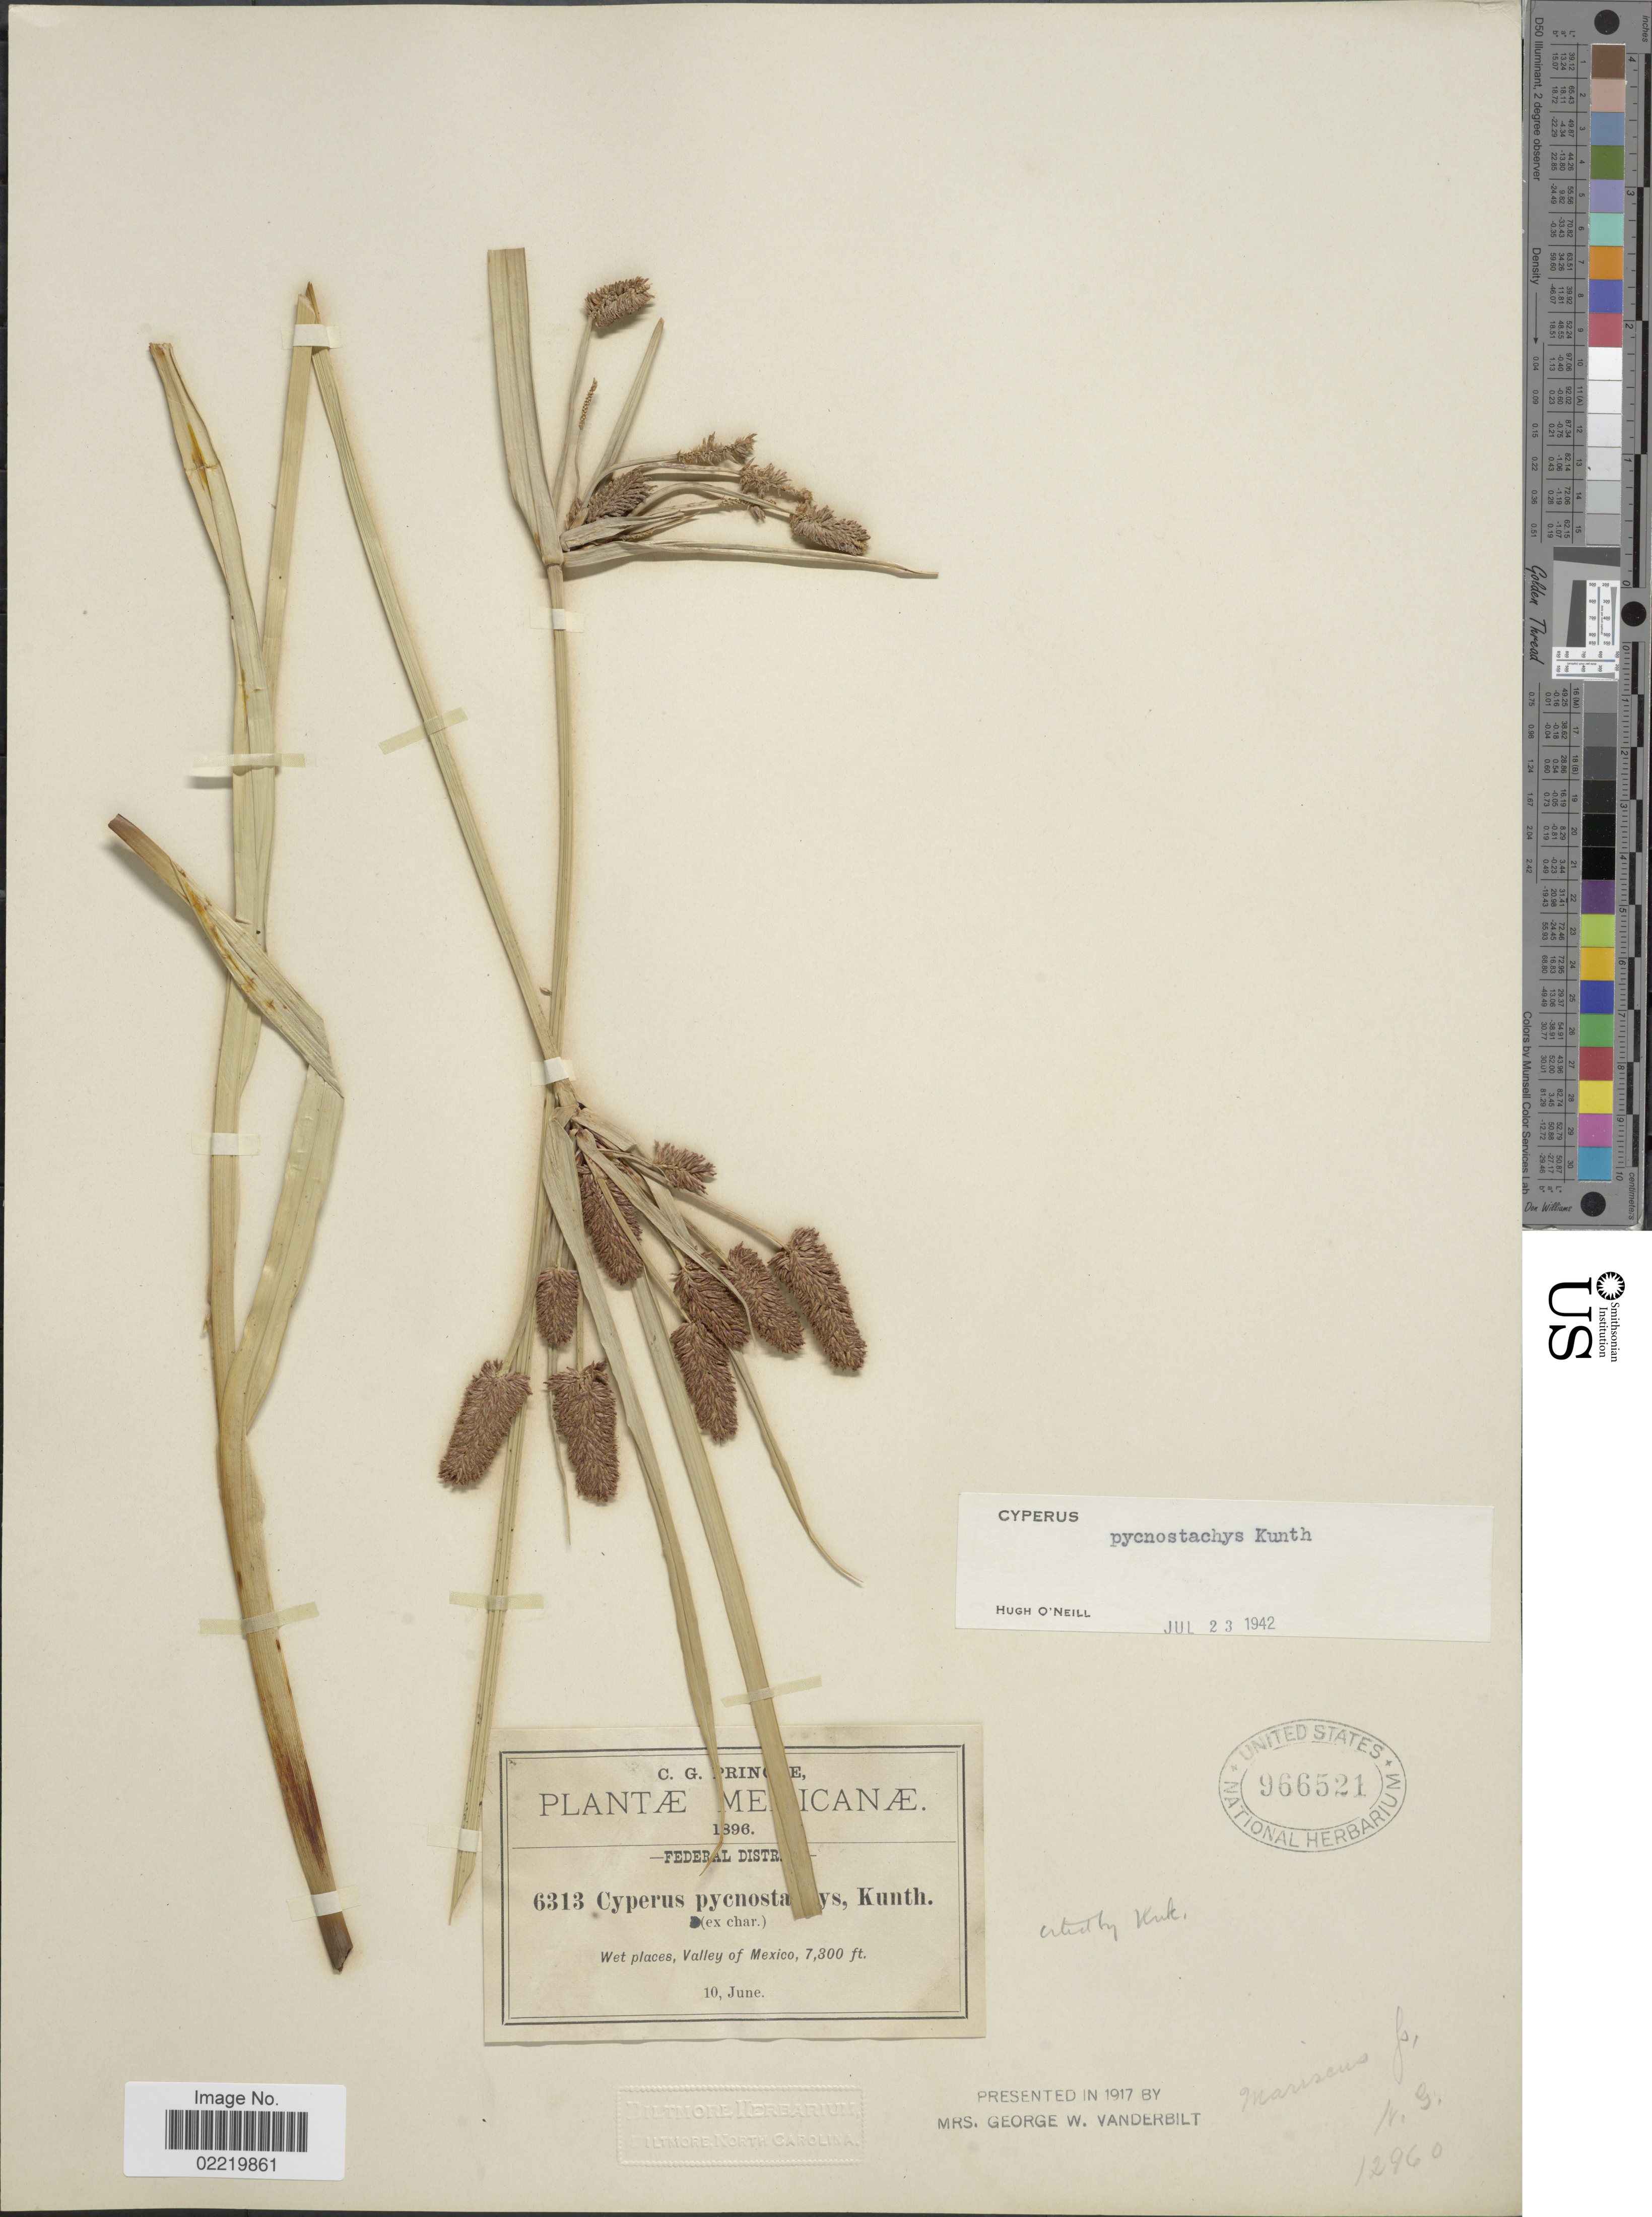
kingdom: Plantae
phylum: Tracheophyta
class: Liliopsida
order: Poales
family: Cyperaceae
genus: Cyperus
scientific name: Cyperus pycnostachyus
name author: (Kunth) Kunth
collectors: C. G. Pringle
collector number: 6313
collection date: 1896-06-10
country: Mexico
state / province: Distrito Federal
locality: Federal District, wet places, Valley of Mexico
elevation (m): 2225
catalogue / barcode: US 966521